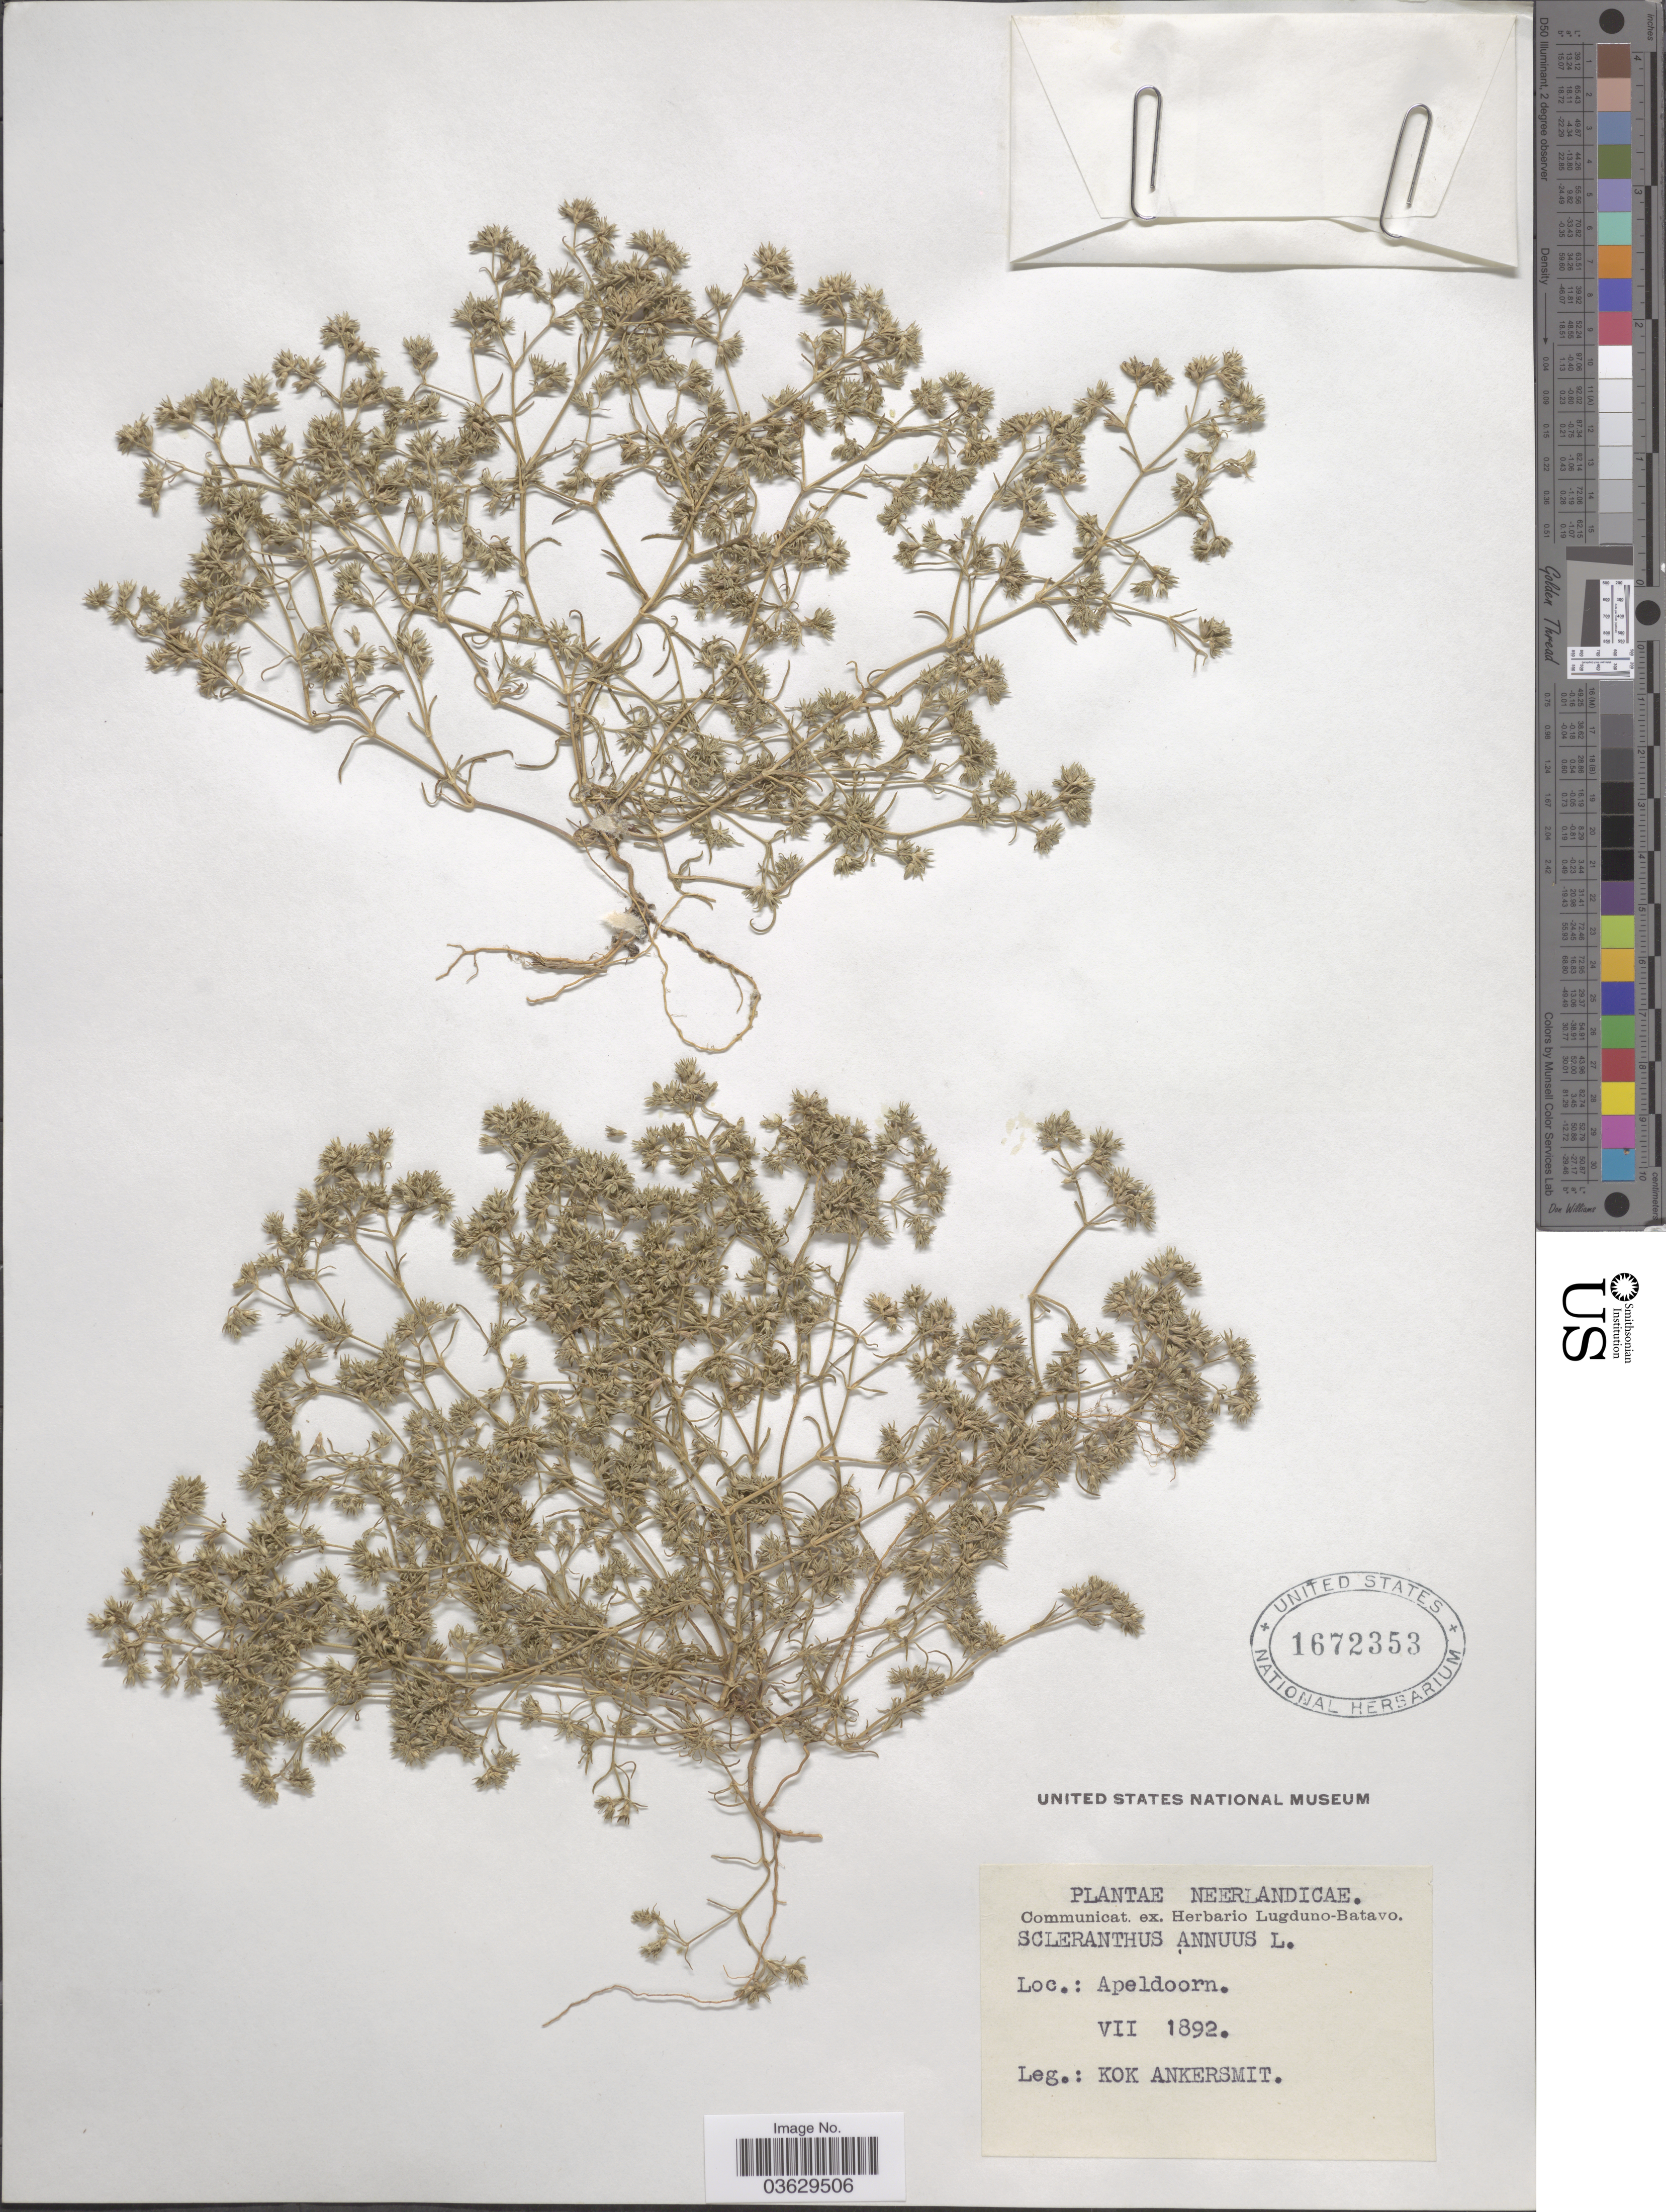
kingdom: Plantae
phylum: Tracheophyta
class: Magnoliopsida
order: Caryophyllales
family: Caryophyllaceae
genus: Scleranthus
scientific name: Scleranthus annuus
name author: L.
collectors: Kok Ankersmit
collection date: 1892-07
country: Netherlands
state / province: Gelderland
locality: Neerlandicae. Apeldoorn.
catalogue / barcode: US 1672353